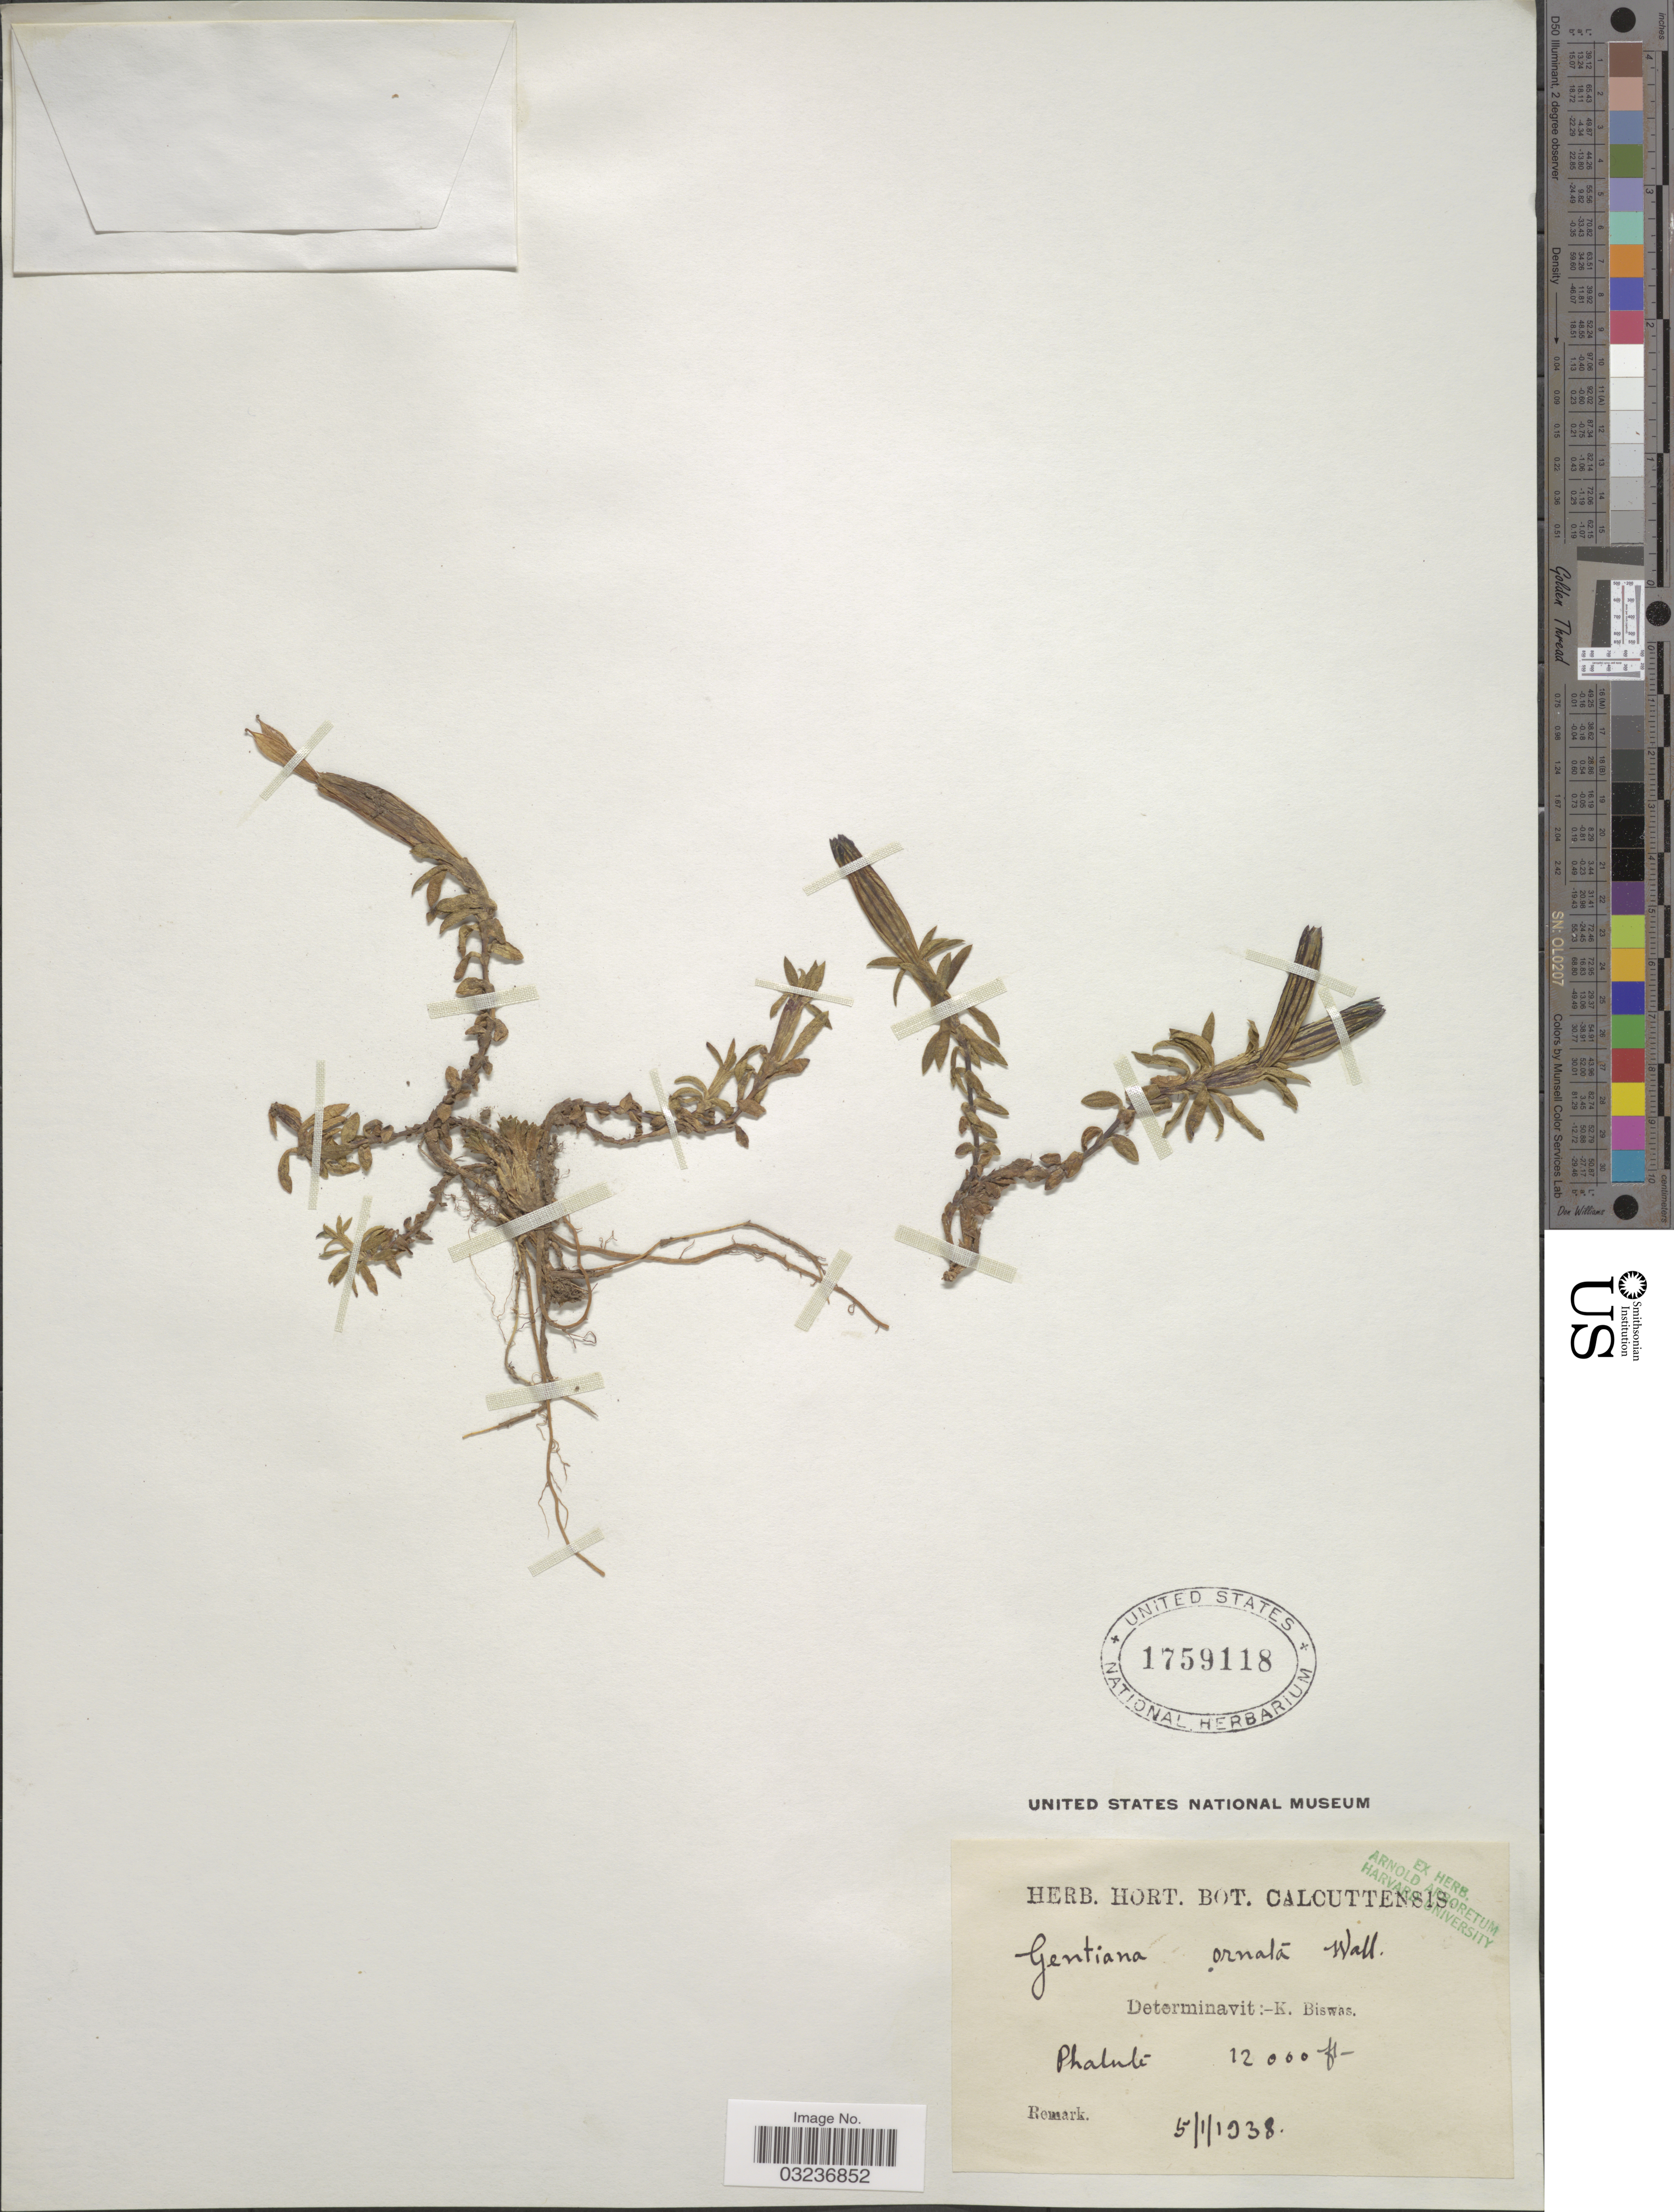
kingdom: Plantae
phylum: Tracheophyta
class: Magnoliopsida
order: Gentianales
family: Gentianaceae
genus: Gentiana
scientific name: Gentiana ornata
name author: (D. Don) Wall. ex Griseb.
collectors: ex Herb. Hort. Bot. Calcuttensis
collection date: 1938-01-05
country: India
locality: Phalute.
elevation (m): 3658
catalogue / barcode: US 1759118